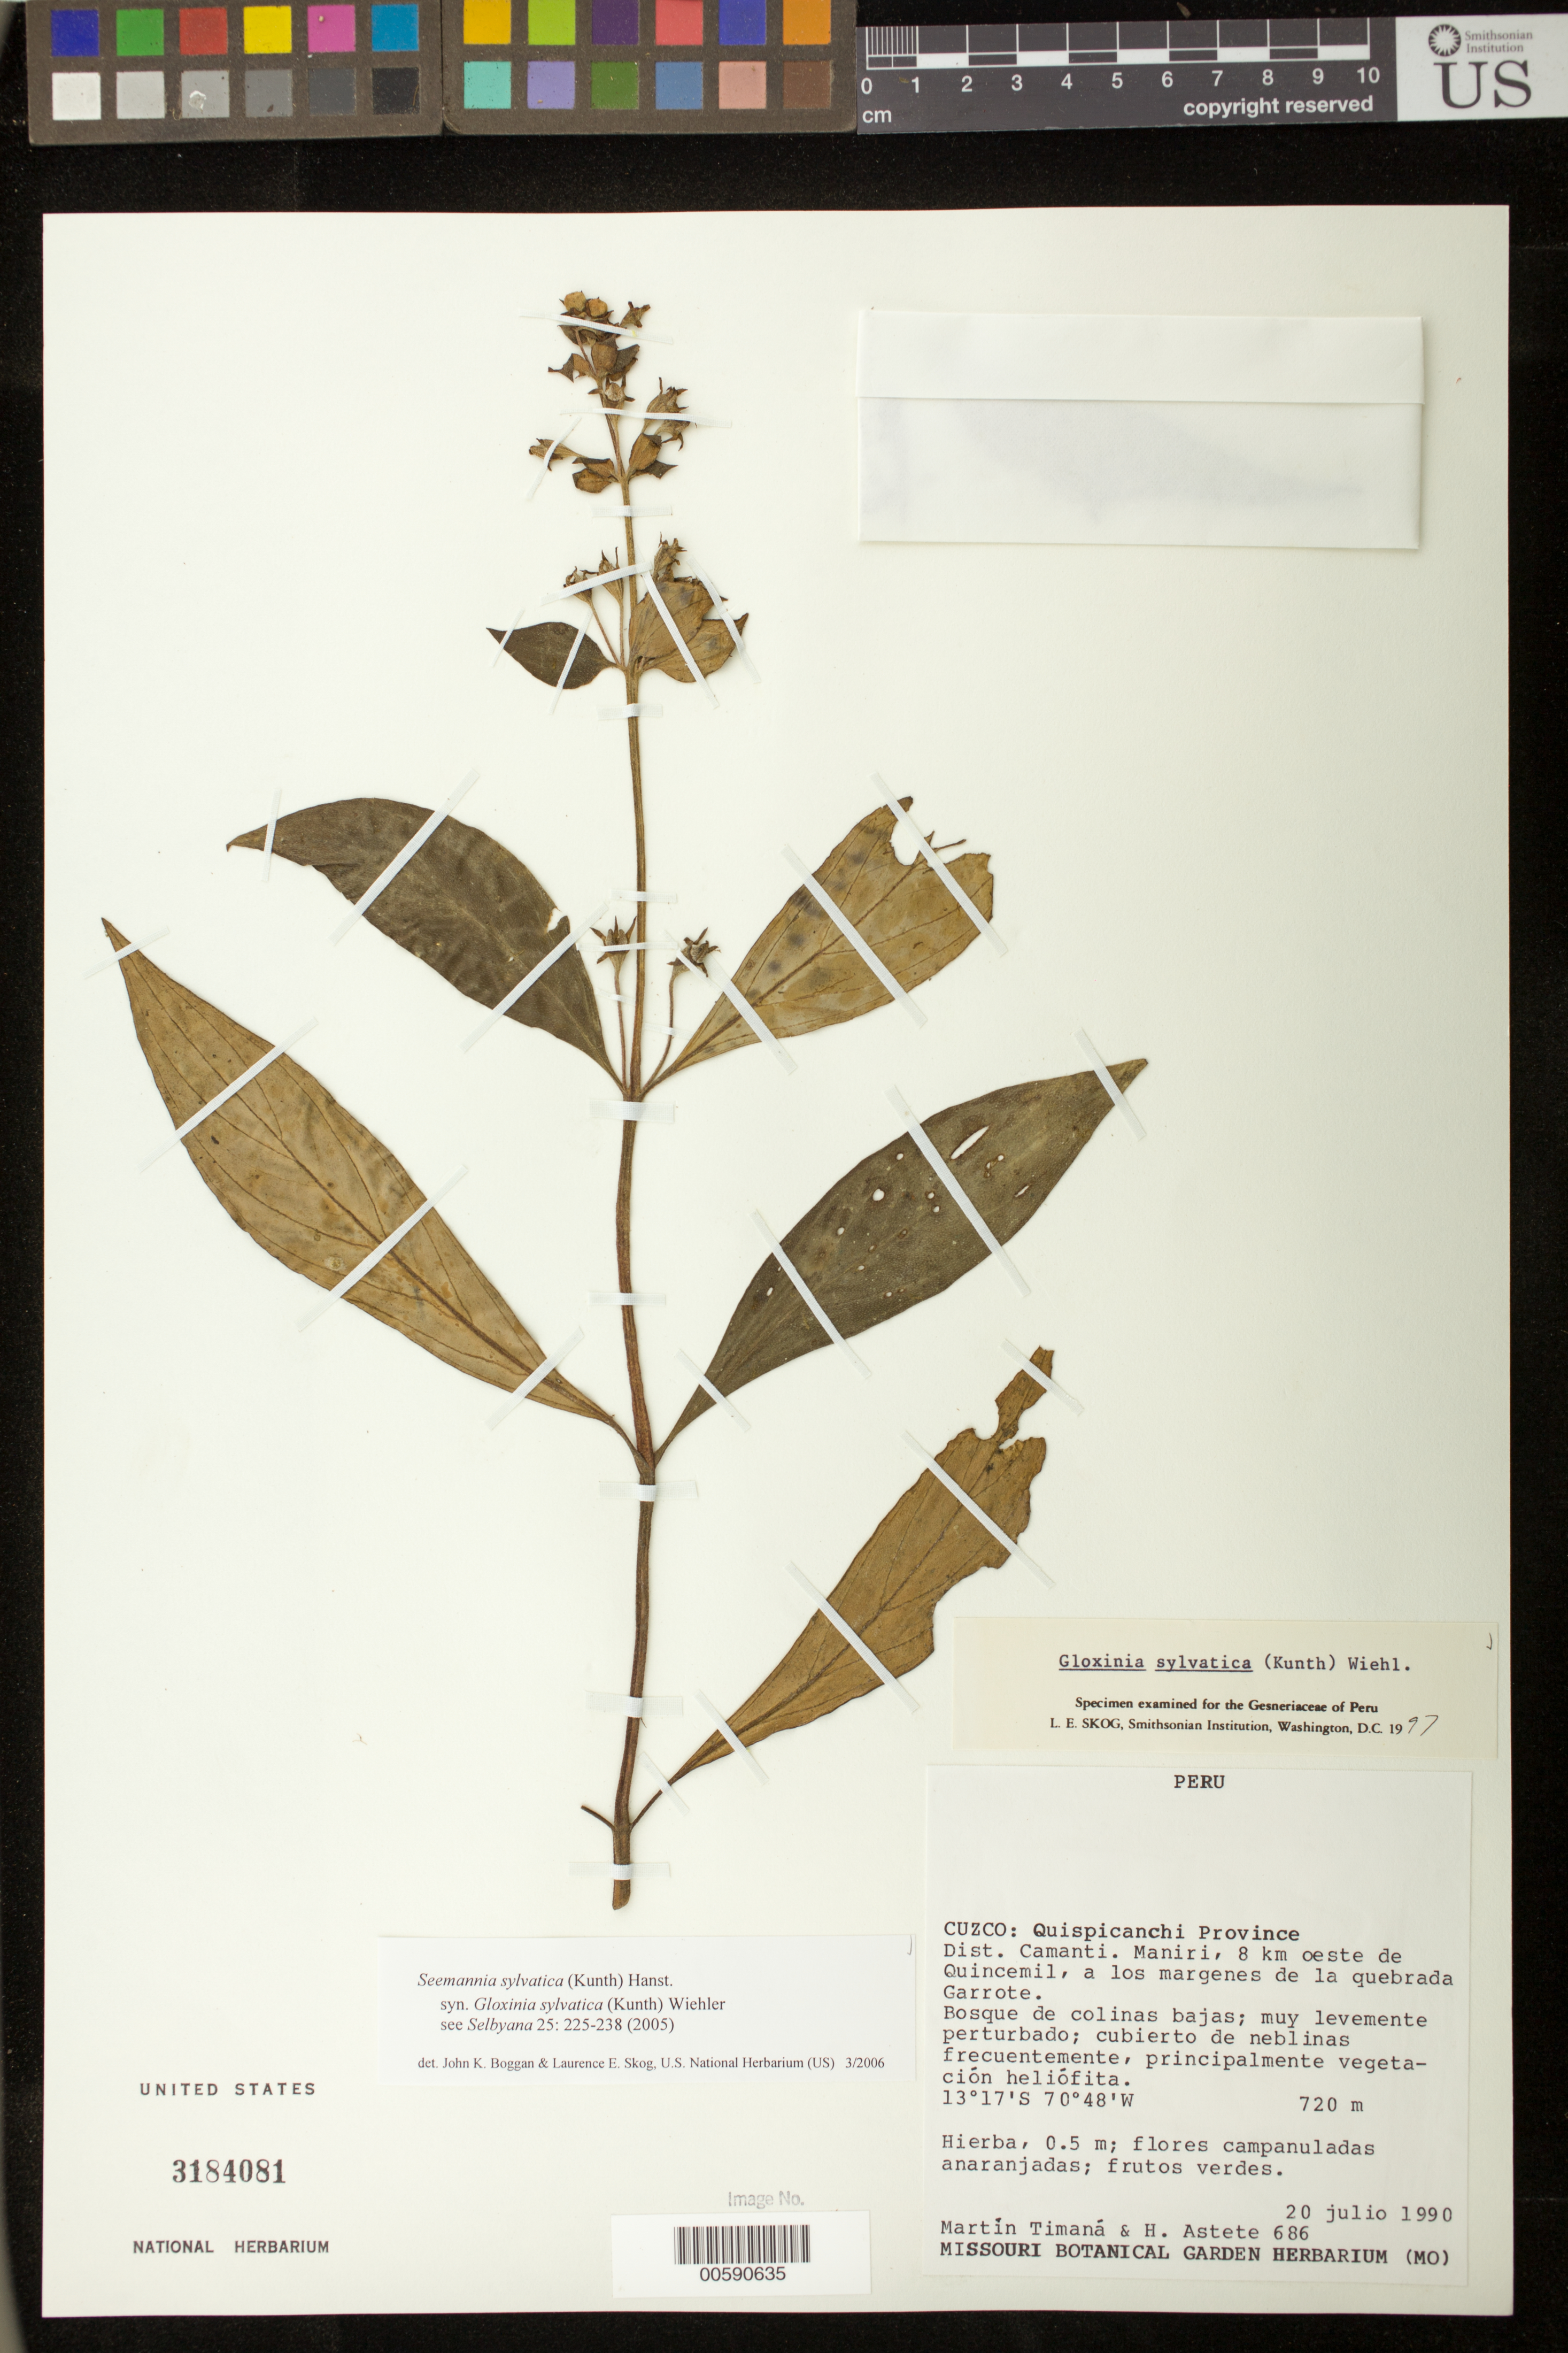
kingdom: Plantae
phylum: Tracheophyta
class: Magnoliopsida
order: Lamiales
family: Gesneriaceae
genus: Seemannia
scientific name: Seemannia sylvatica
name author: (Kunth) Hanst.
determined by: Boggan, J. K.; Skog, L. E.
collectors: M. E. Timaná & H. Astete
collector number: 686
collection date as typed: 20 Jul 1990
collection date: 1990-07-20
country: Peru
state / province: Cusco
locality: Prov. Quispicanchi, Dtto. Camanti; Maniri, 8 km oeste de Quincemil, a los margenes de la quebrada Garrote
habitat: Bosque de colinas bajas; muy levemente perturbado; cubierto de neblinas frecuentemente, principalmente vegetación heliófita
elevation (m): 720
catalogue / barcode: US 3184081